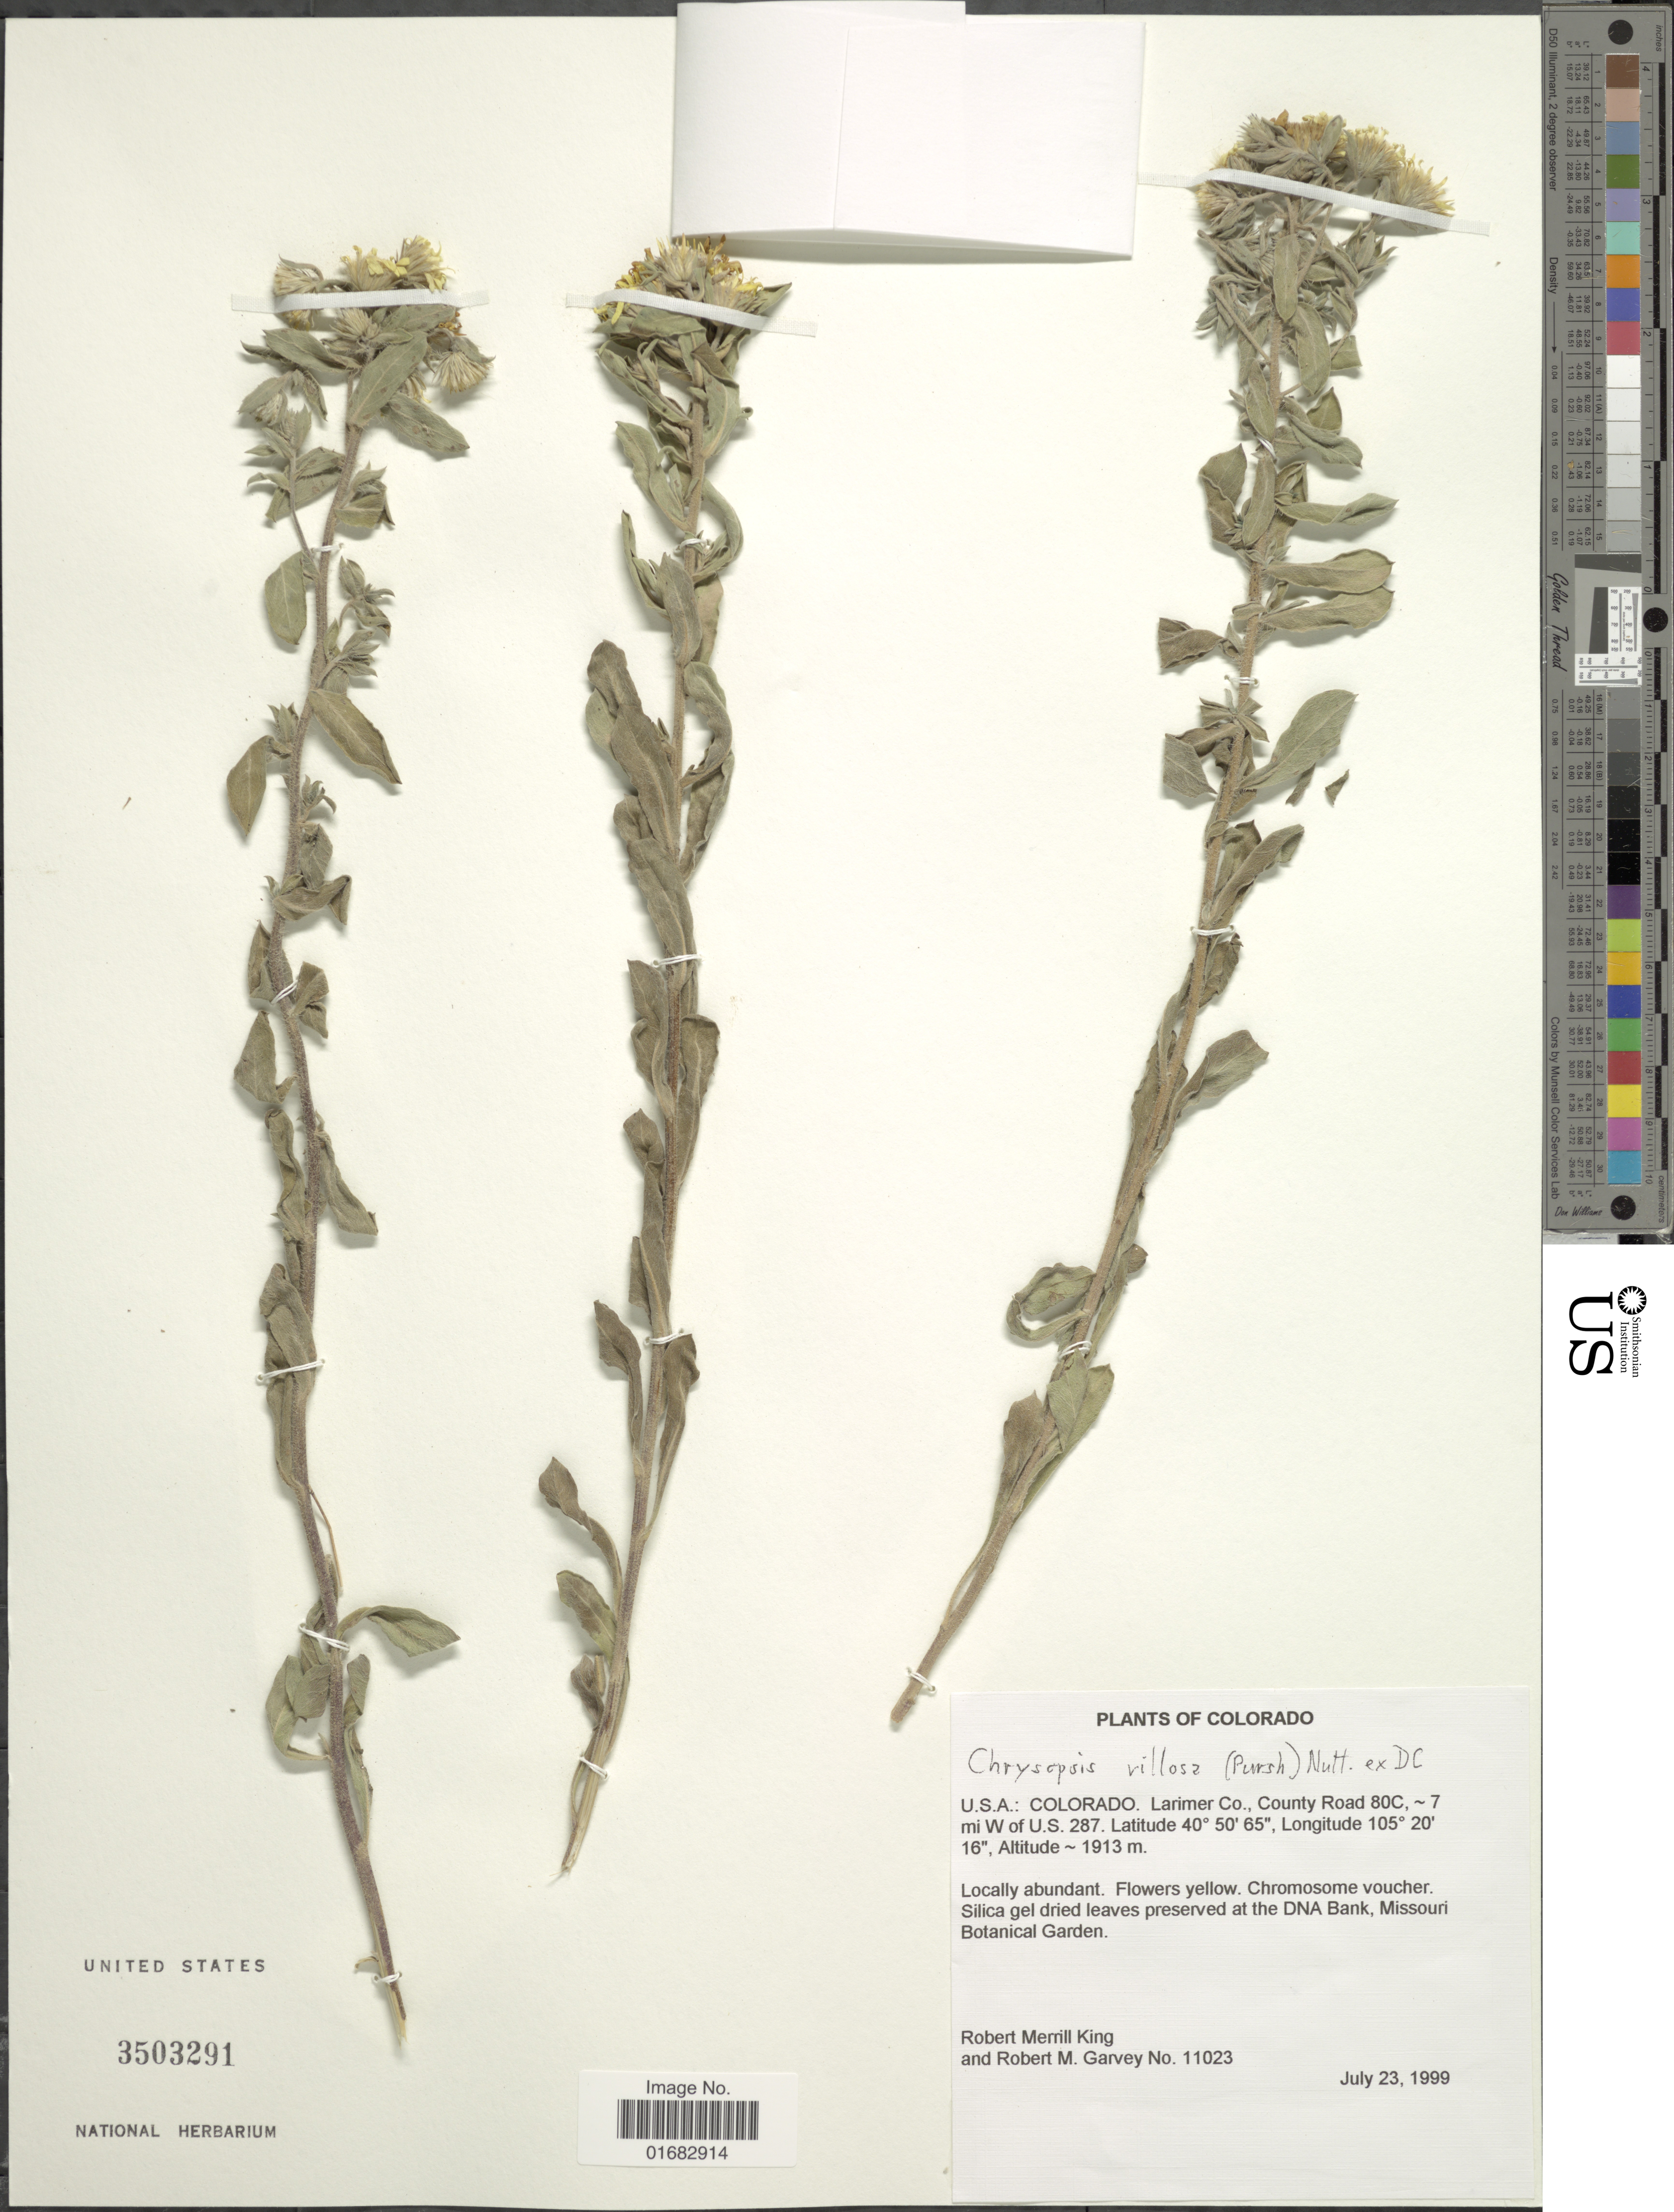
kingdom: Plantae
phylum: Tracheophyta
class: Magnoliopsida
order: Asterales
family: Asteraceae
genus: Heterotheca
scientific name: Heterotheca villosa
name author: (Pursh) Shinners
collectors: R. M. King & R. Garvey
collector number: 11023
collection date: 1999-07-23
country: United States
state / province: Colorado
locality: Larimer Co., County Road 80C, 7 mi W of U.S. 287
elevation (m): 1913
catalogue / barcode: US 3503291